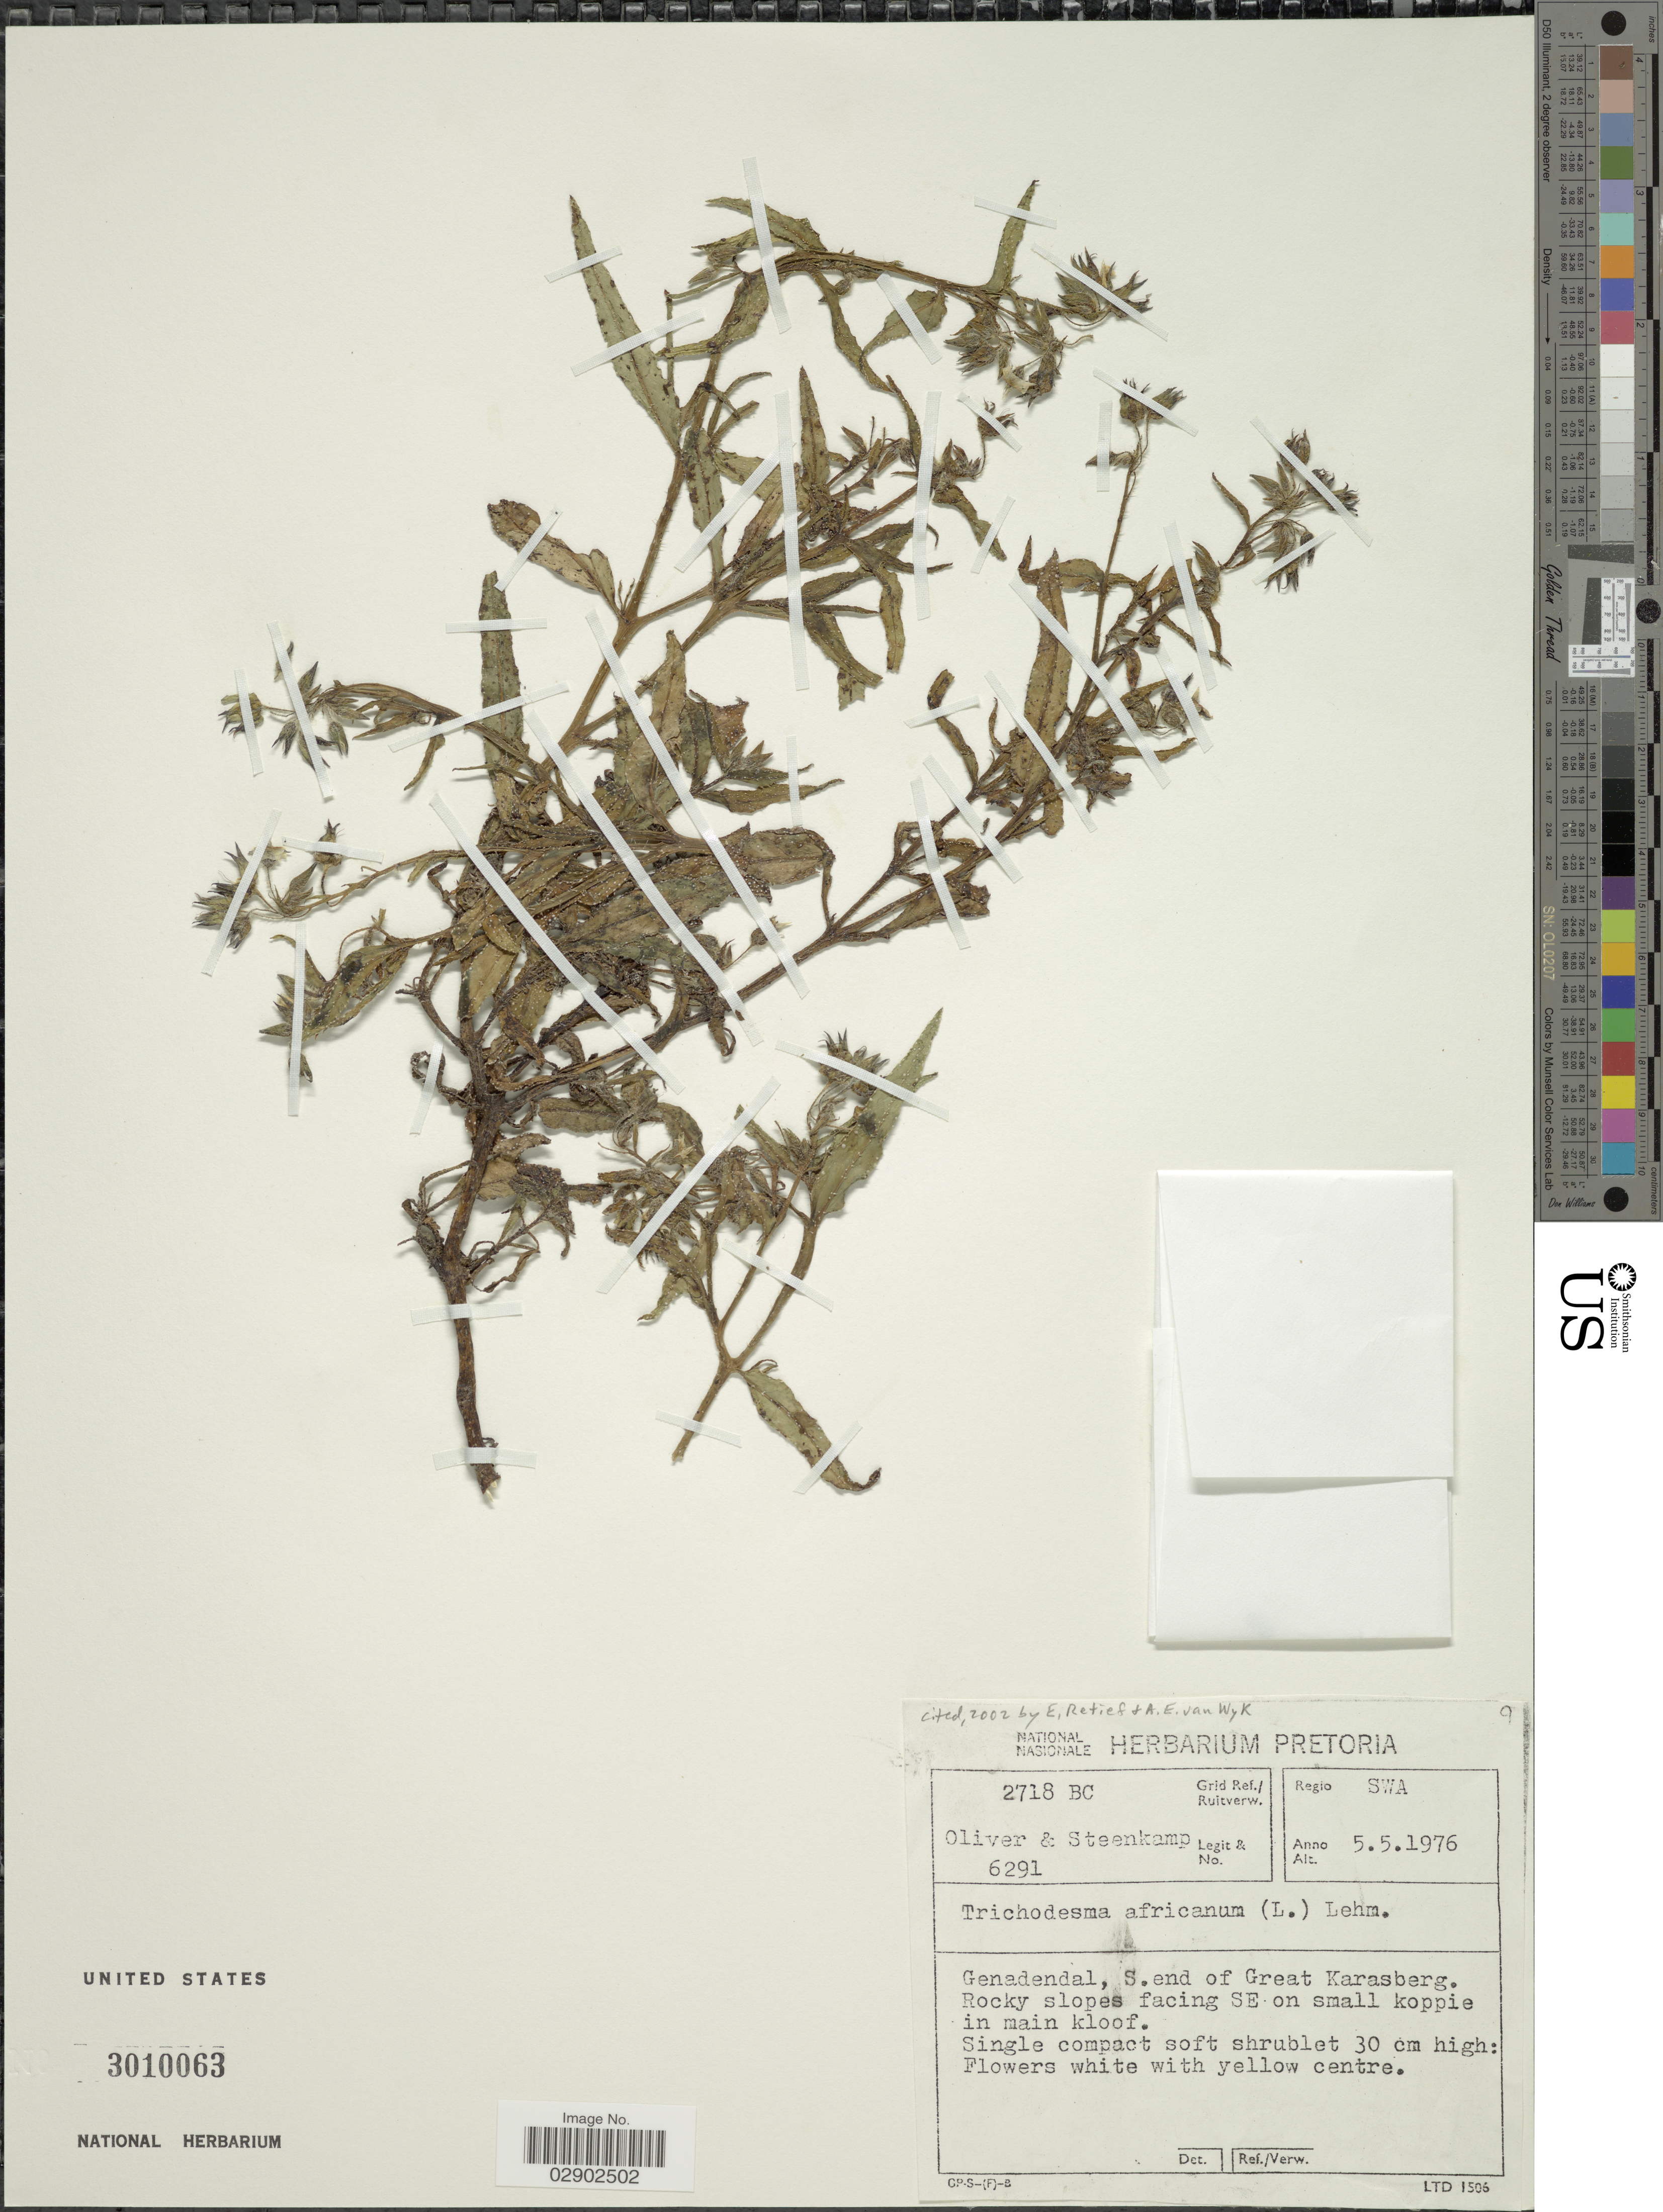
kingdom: Plantae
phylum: Tracheophyta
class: Magnoliopsida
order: Boraginales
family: Boraginaceae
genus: Trichodesma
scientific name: Trichodesma africanum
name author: (L.) Sm.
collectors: Oliver, -- & -- Steenkamp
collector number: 6291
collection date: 1976-05-05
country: Namibia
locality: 2718 BC Grid Ref./ Ruitverw. Regio SWA. Genadendal, S. end of Great Karasberg.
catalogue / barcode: US 3010063